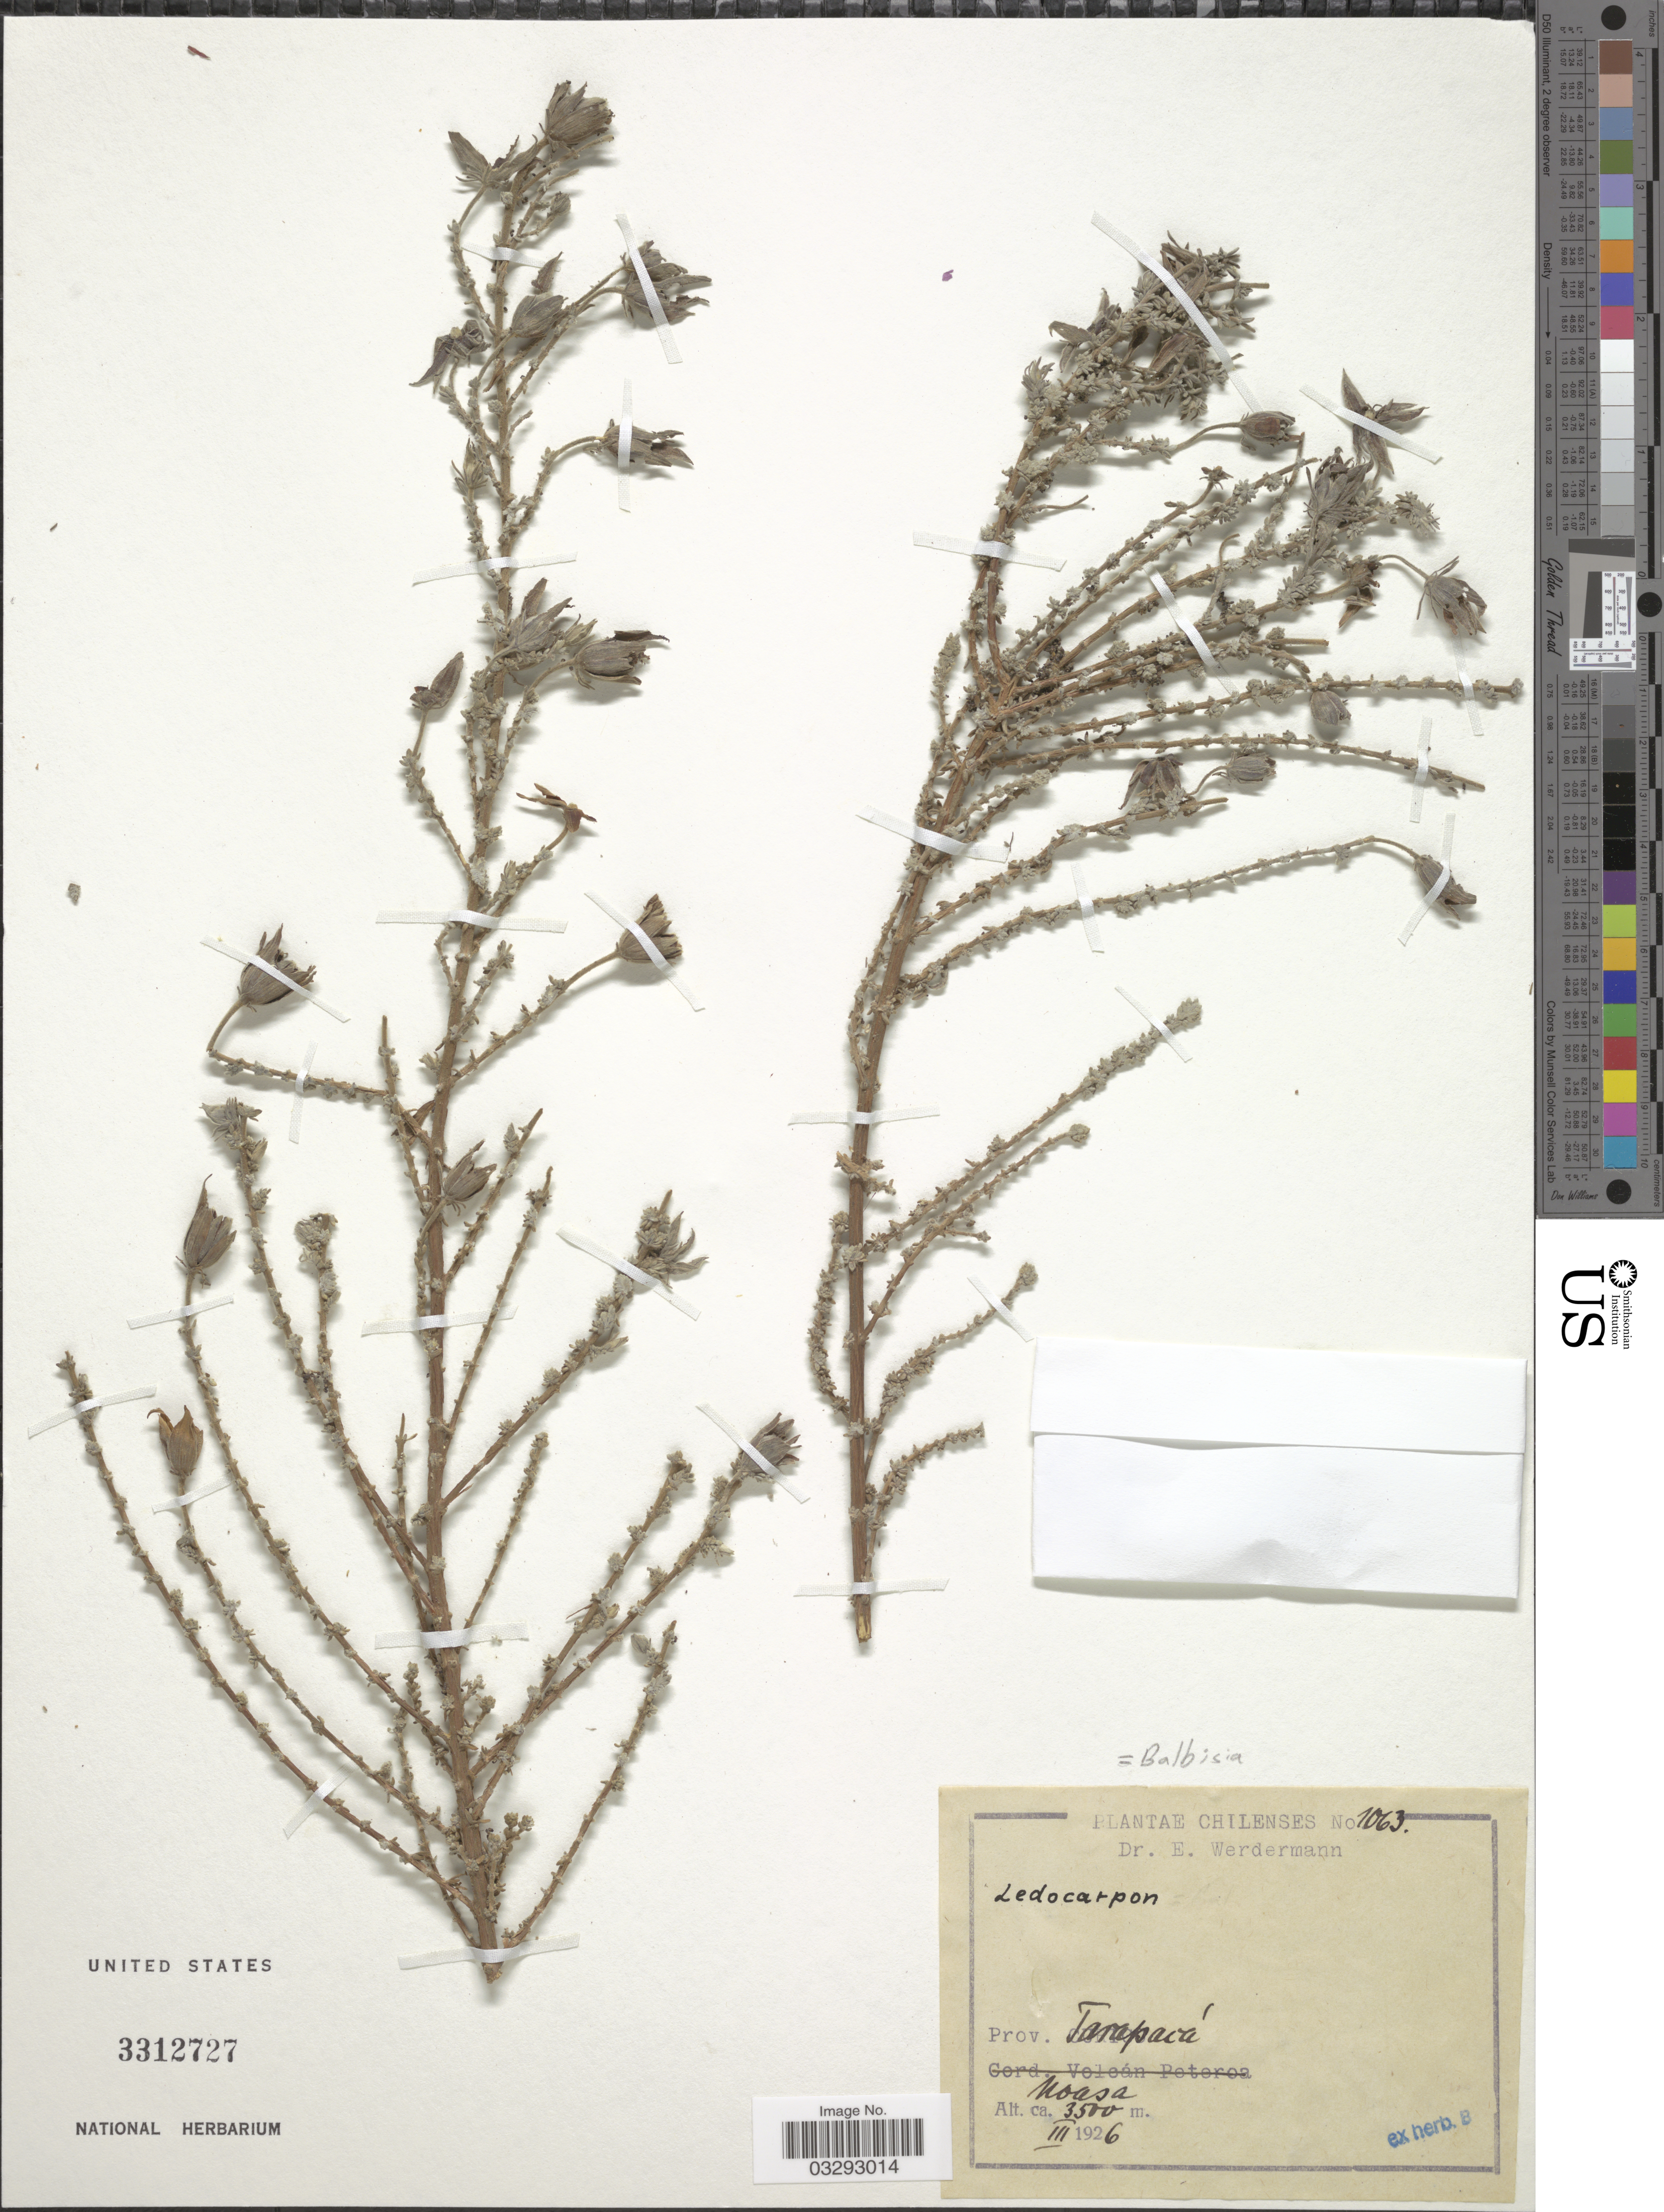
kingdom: Plantae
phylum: Tracheophyta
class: Magnoliopsida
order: Geraniales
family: Vivianiaceae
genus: Balbisia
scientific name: Balbisia sp.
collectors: E. Werdermann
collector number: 1063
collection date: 1926-03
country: Chile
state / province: Tarapacá (I)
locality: Noasa.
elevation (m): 3500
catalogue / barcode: US 3312727